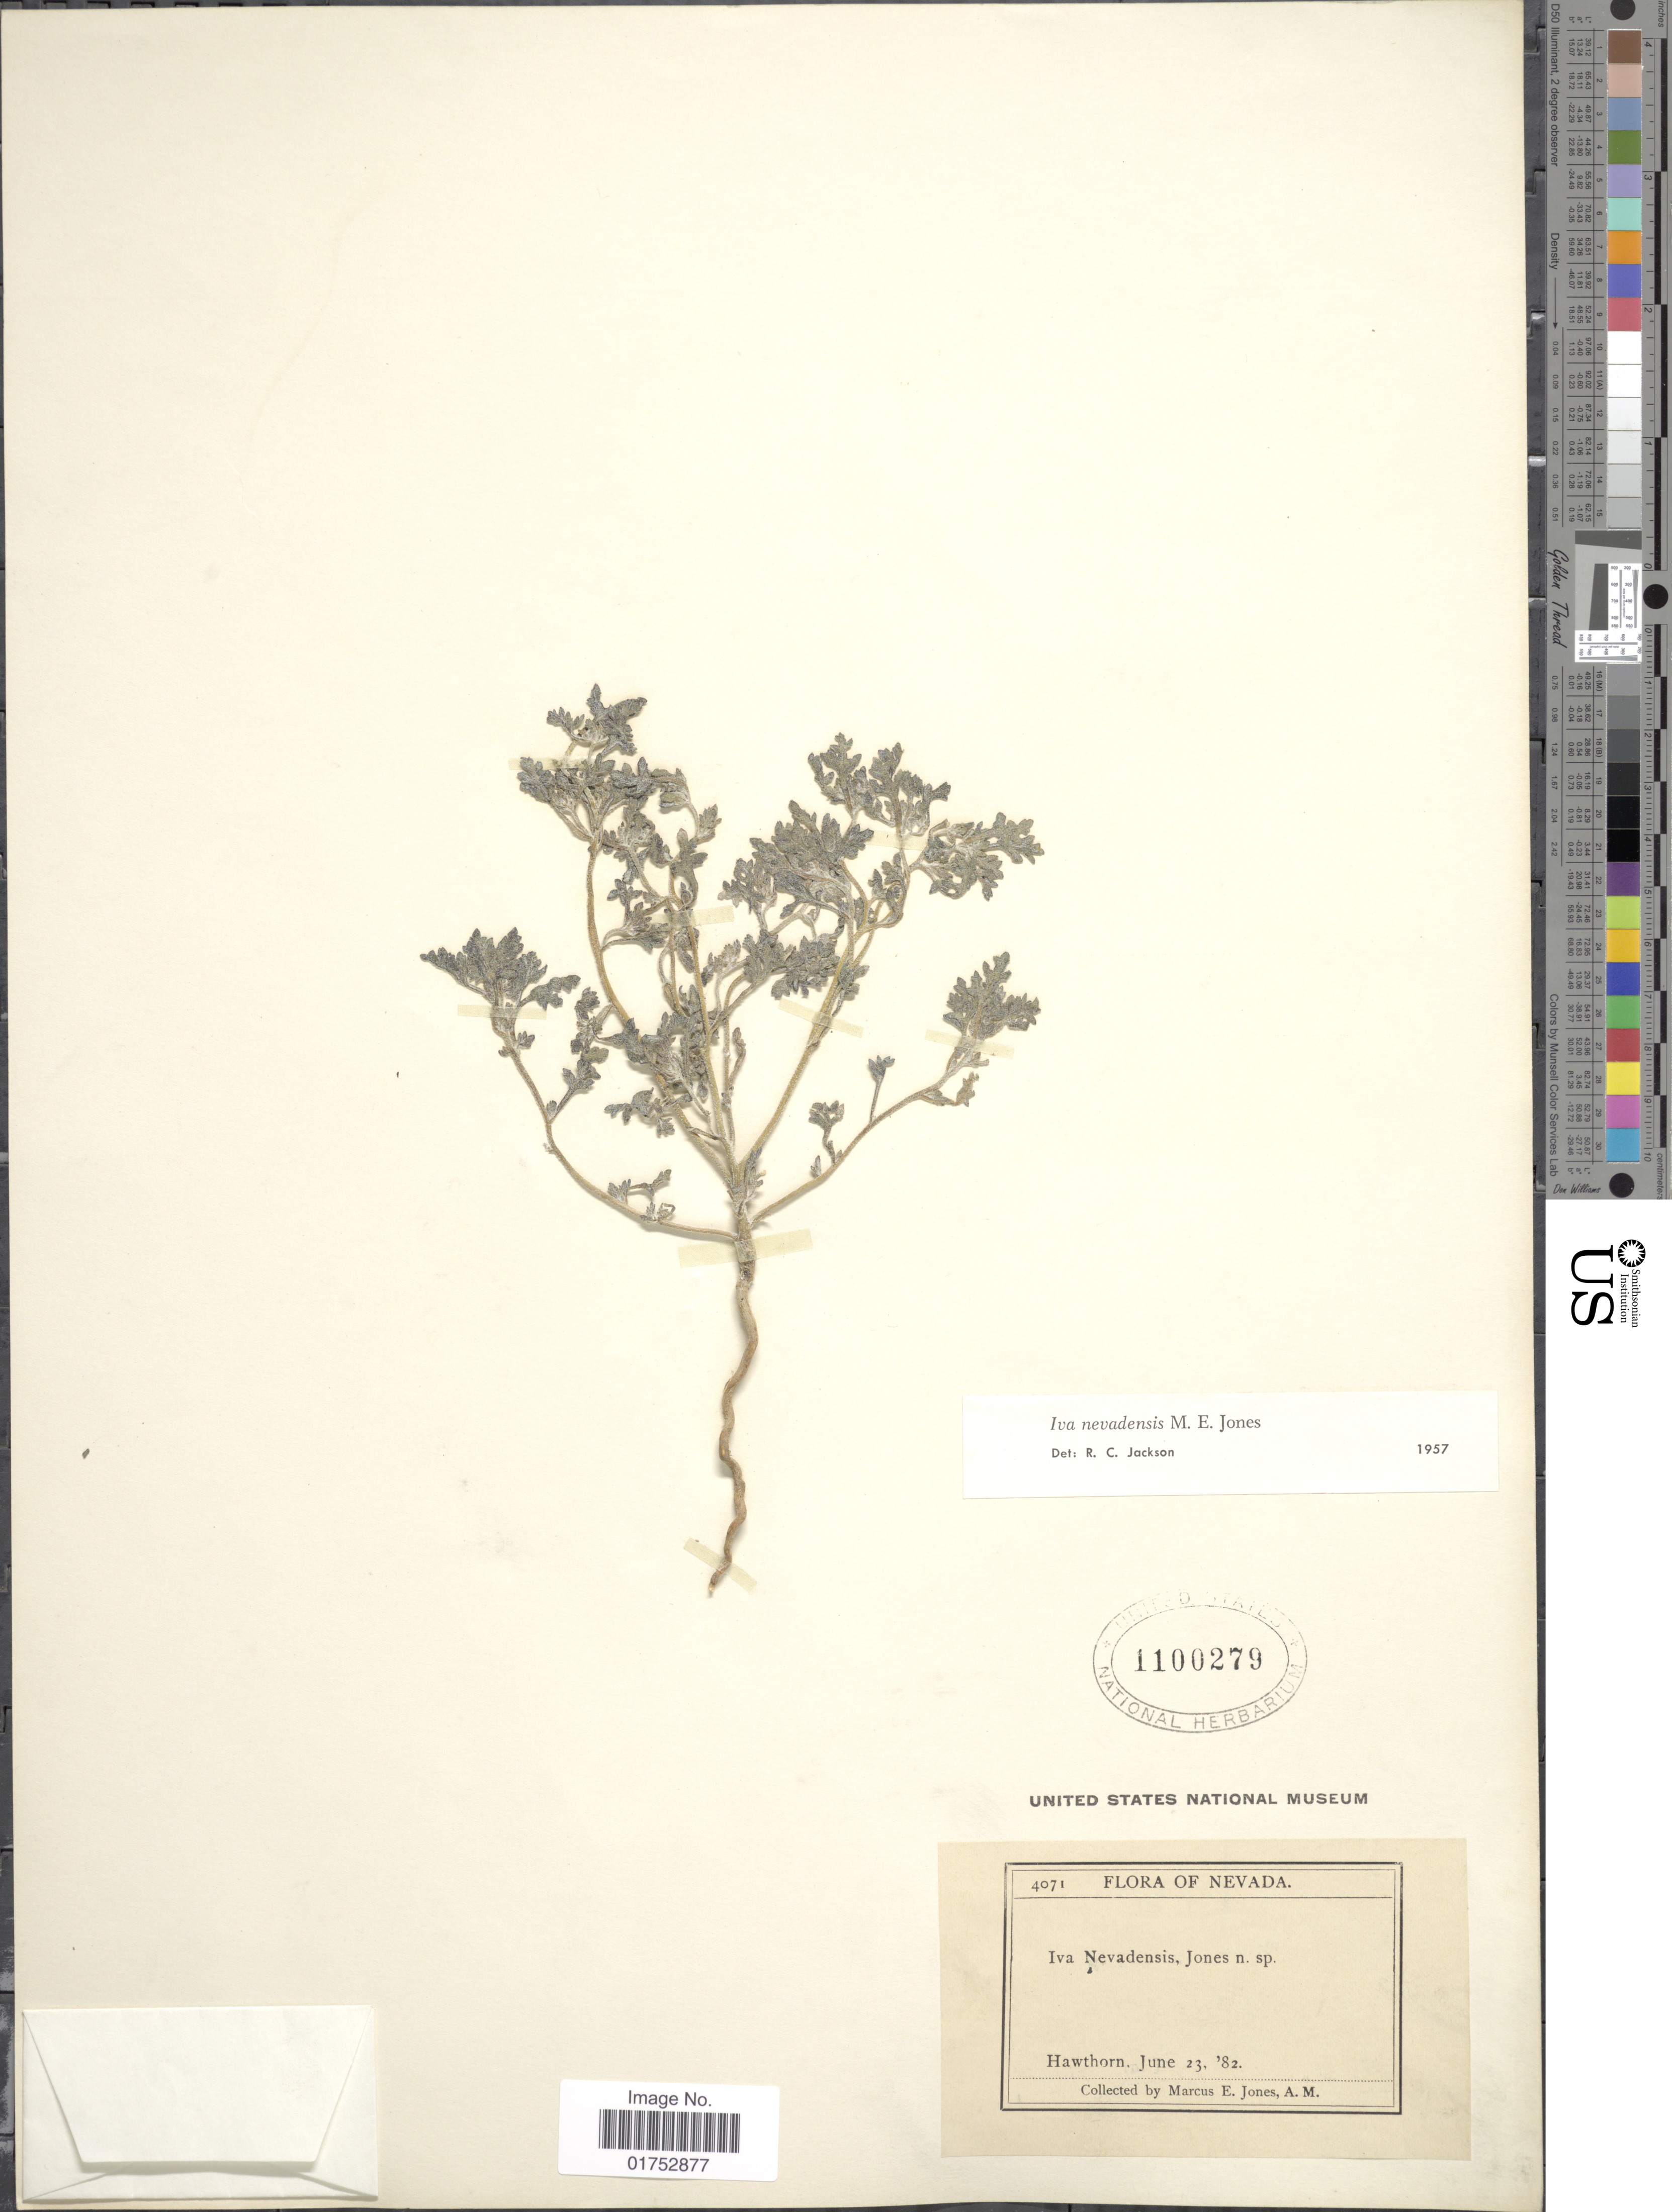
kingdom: Plantae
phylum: Tracheophyta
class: Magnoliopsida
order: Asterales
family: Asteraceae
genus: Iva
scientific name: Iva nevadensis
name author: M.E. Jones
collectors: M. E. Jones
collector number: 4071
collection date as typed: Transcribed d/m/y: 23/6/82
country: United States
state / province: Nevada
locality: Hawthorn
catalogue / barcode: US 1100279